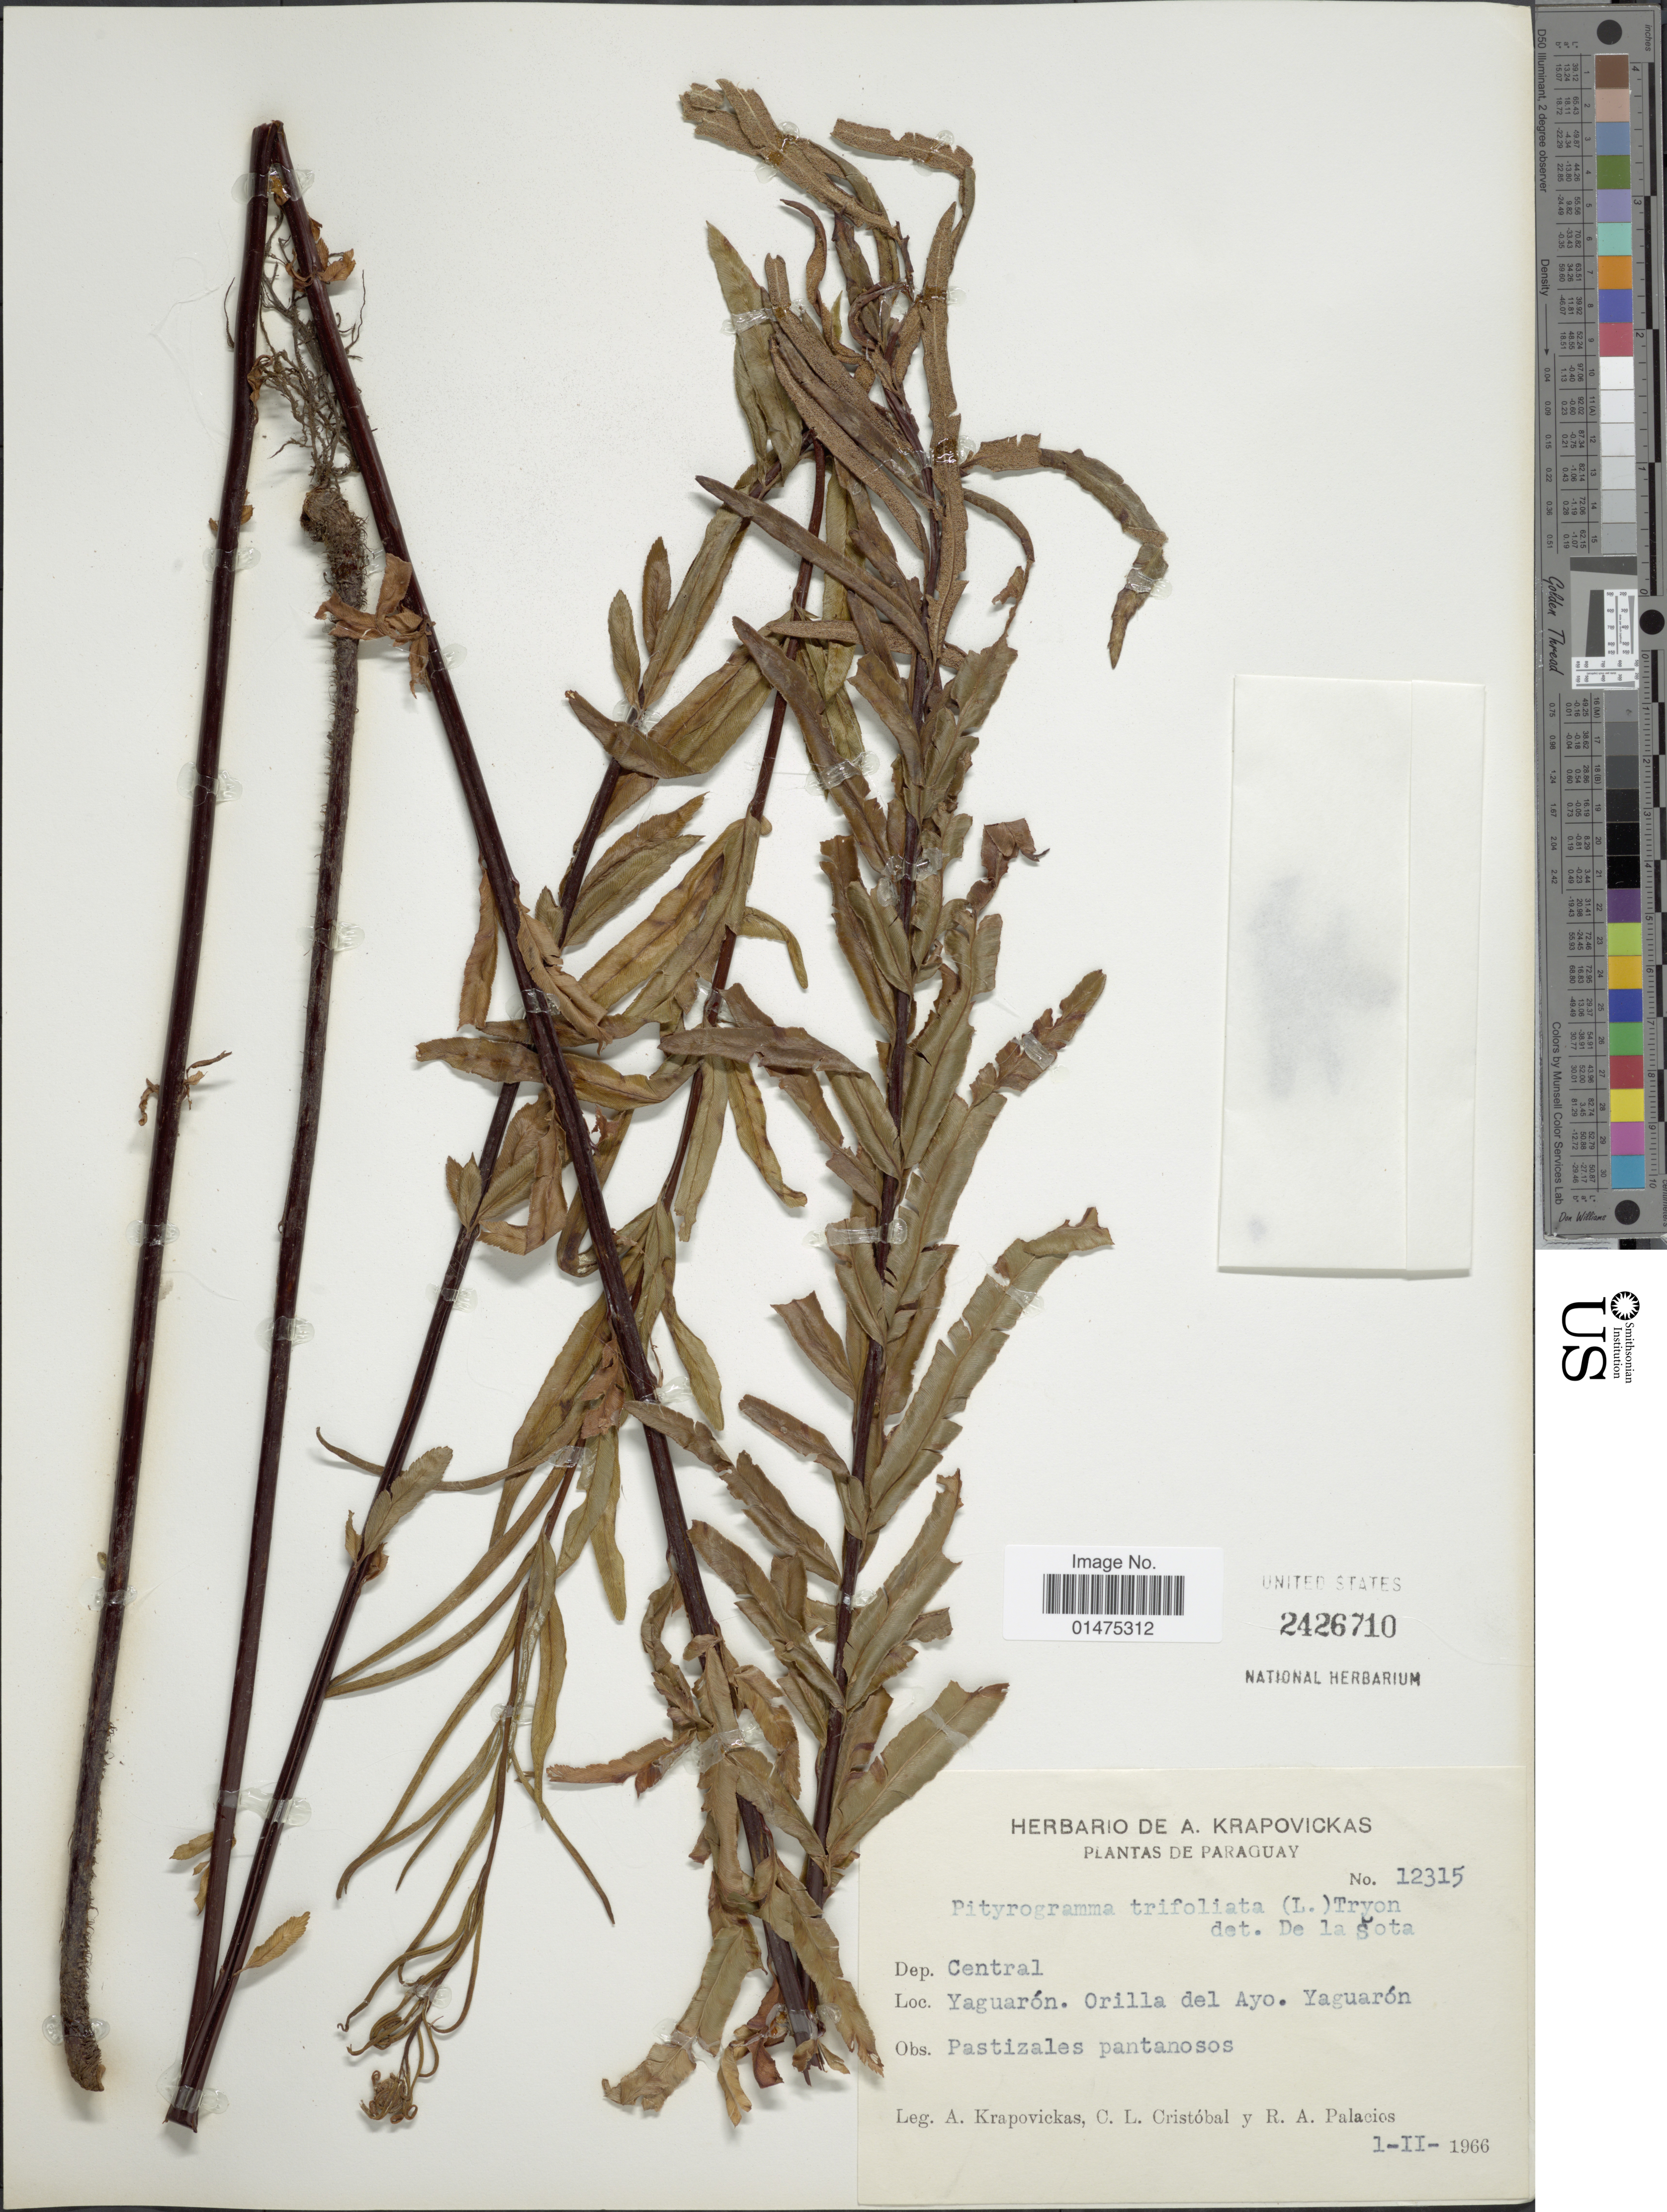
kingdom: Plantae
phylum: Tracheophyta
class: Polypodiopsida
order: Polypodiales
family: Pteridaceae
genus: Pityrogramma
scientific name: Pityrogramma trifoliata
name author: (L.) R.M. Tryon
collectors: A. Krapovicas, C. L. Cristóbal & R. Palacios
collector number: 12315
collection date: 1966-02-01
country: Paraguay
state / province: Central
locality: Yaguaron, Orilla del Ayo, Yaguarón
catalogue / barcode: US 2426710